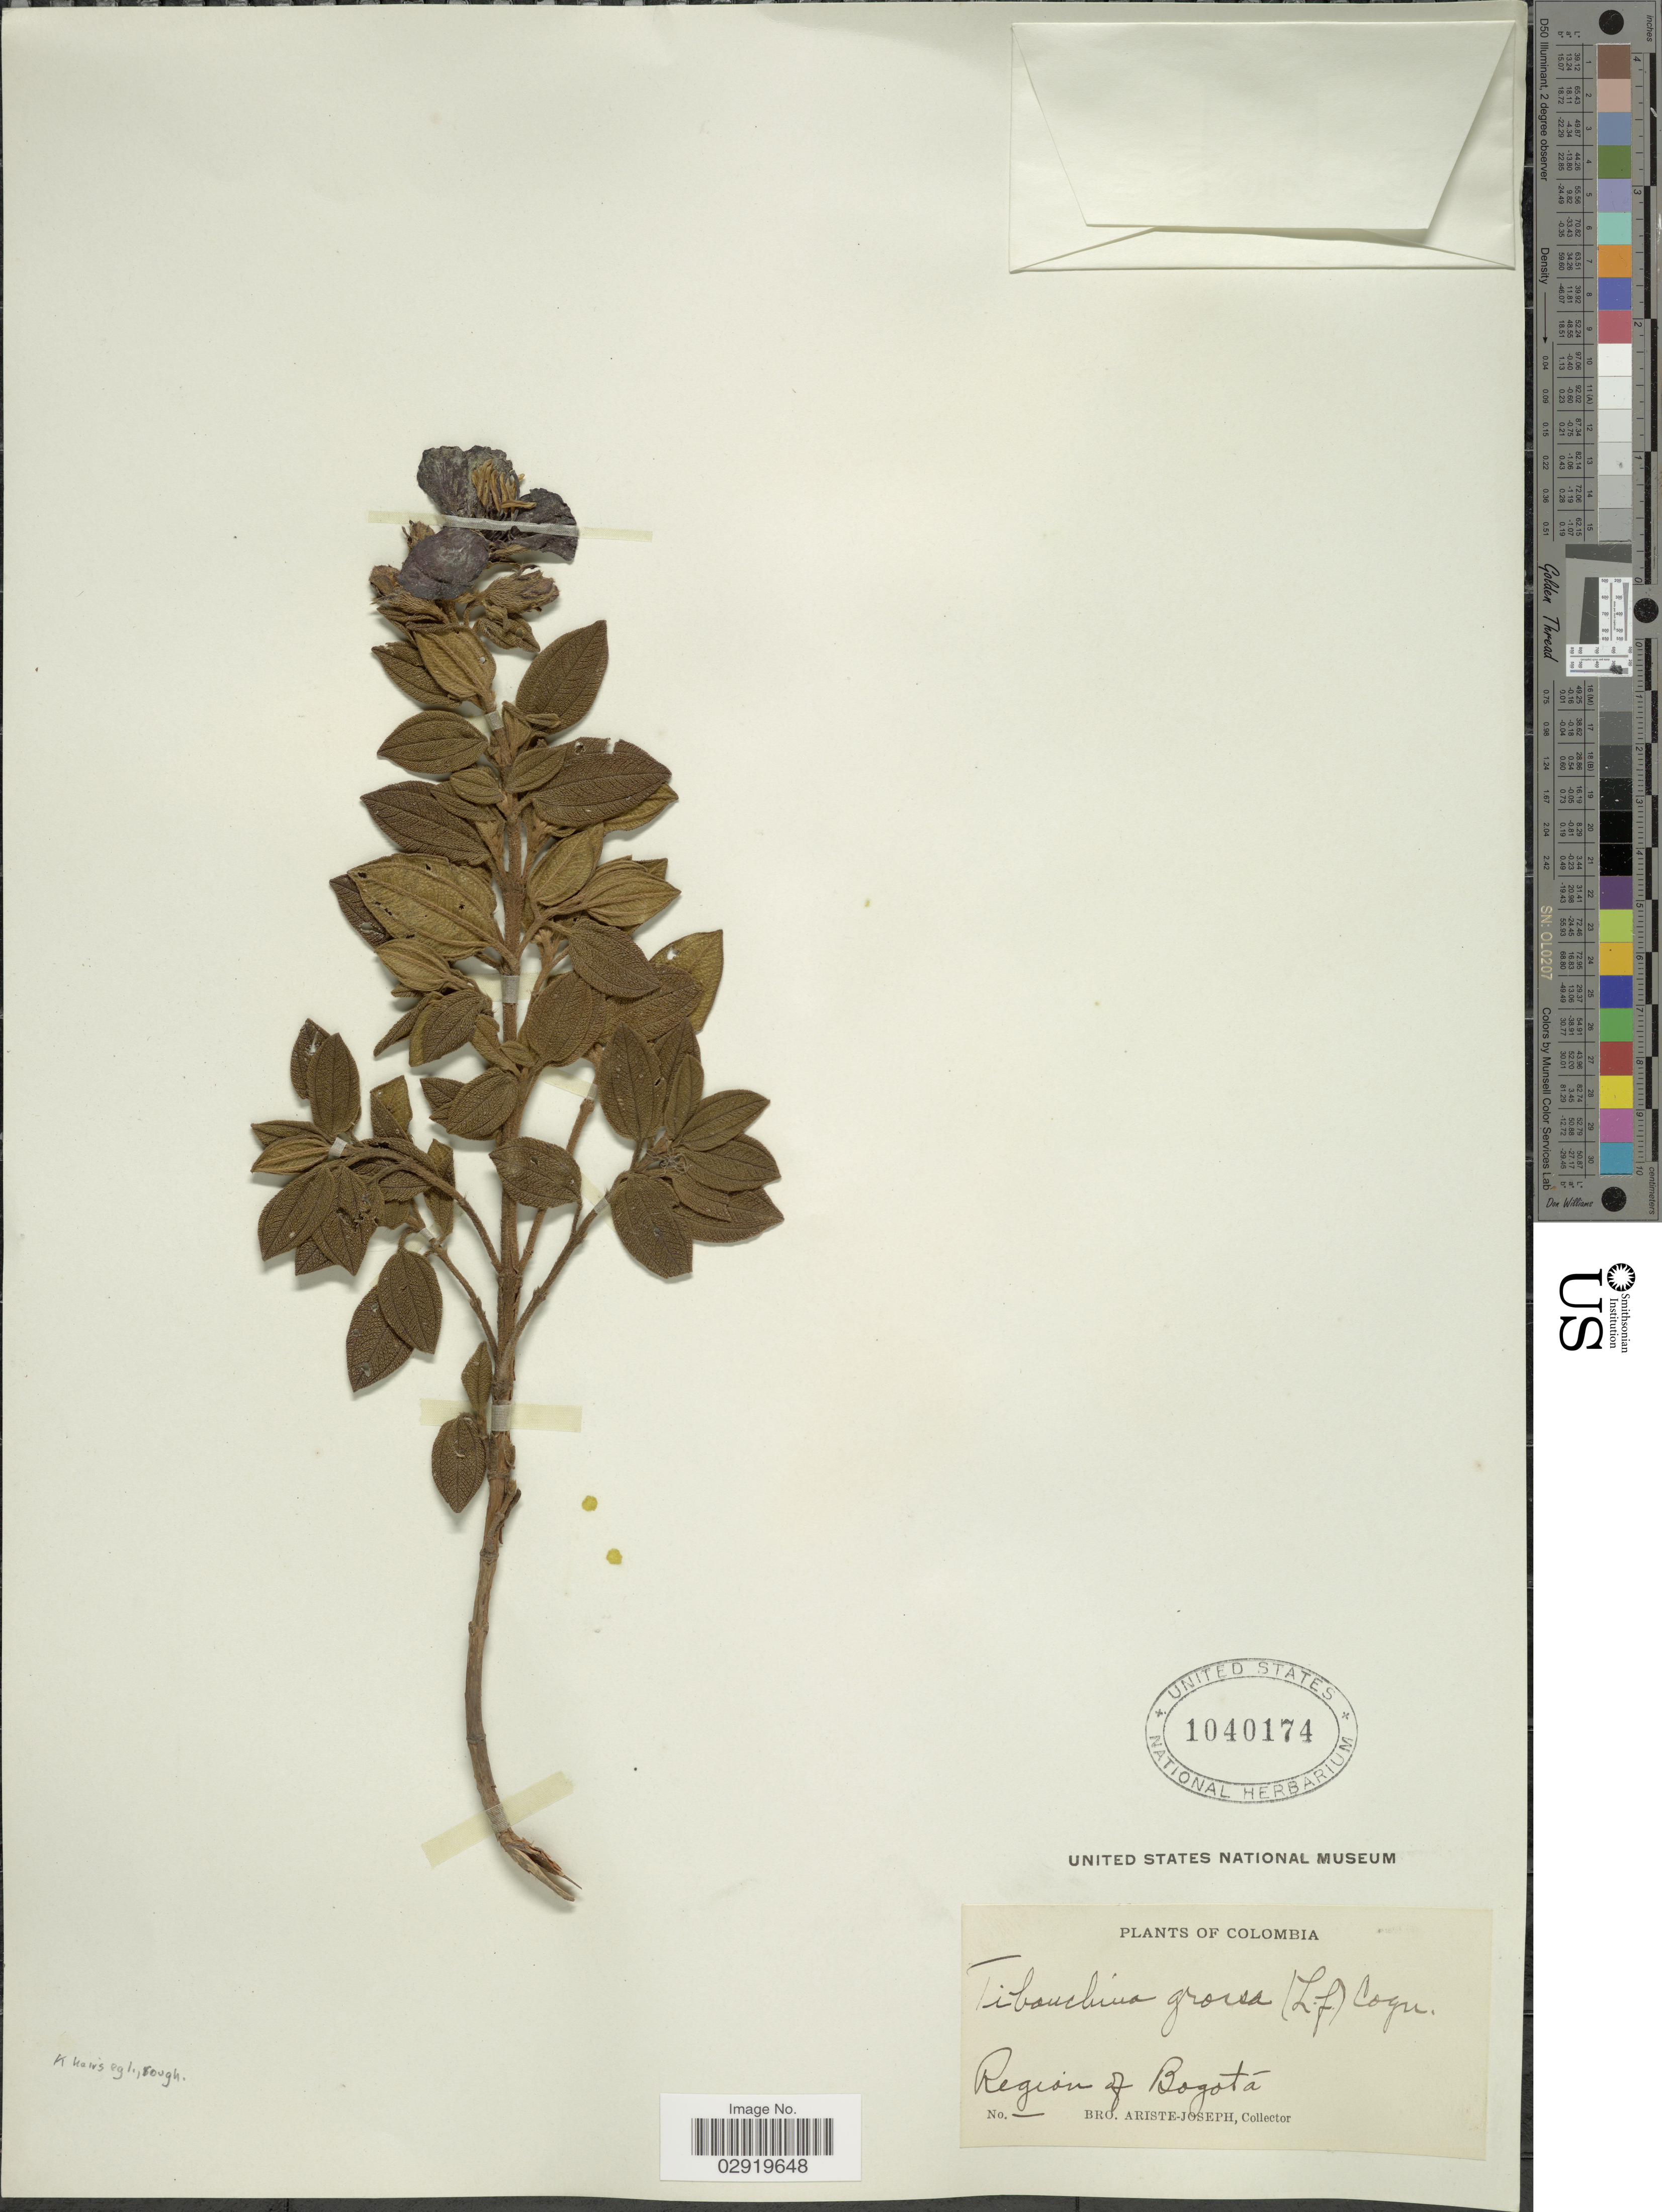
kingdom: Plantae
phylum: Tracheophyta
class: Magnoliopsida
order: Myrtales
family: Melastomataceae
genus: Chaetogastra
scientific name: Chaetogastra grossa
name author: (L. f.) P.J.F. Guim. & Michelang.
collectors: Bro. Ariste-Joseph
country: Colombia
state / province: Bogota D.C.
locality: Region of Bogotá.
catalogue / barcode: US 1040174